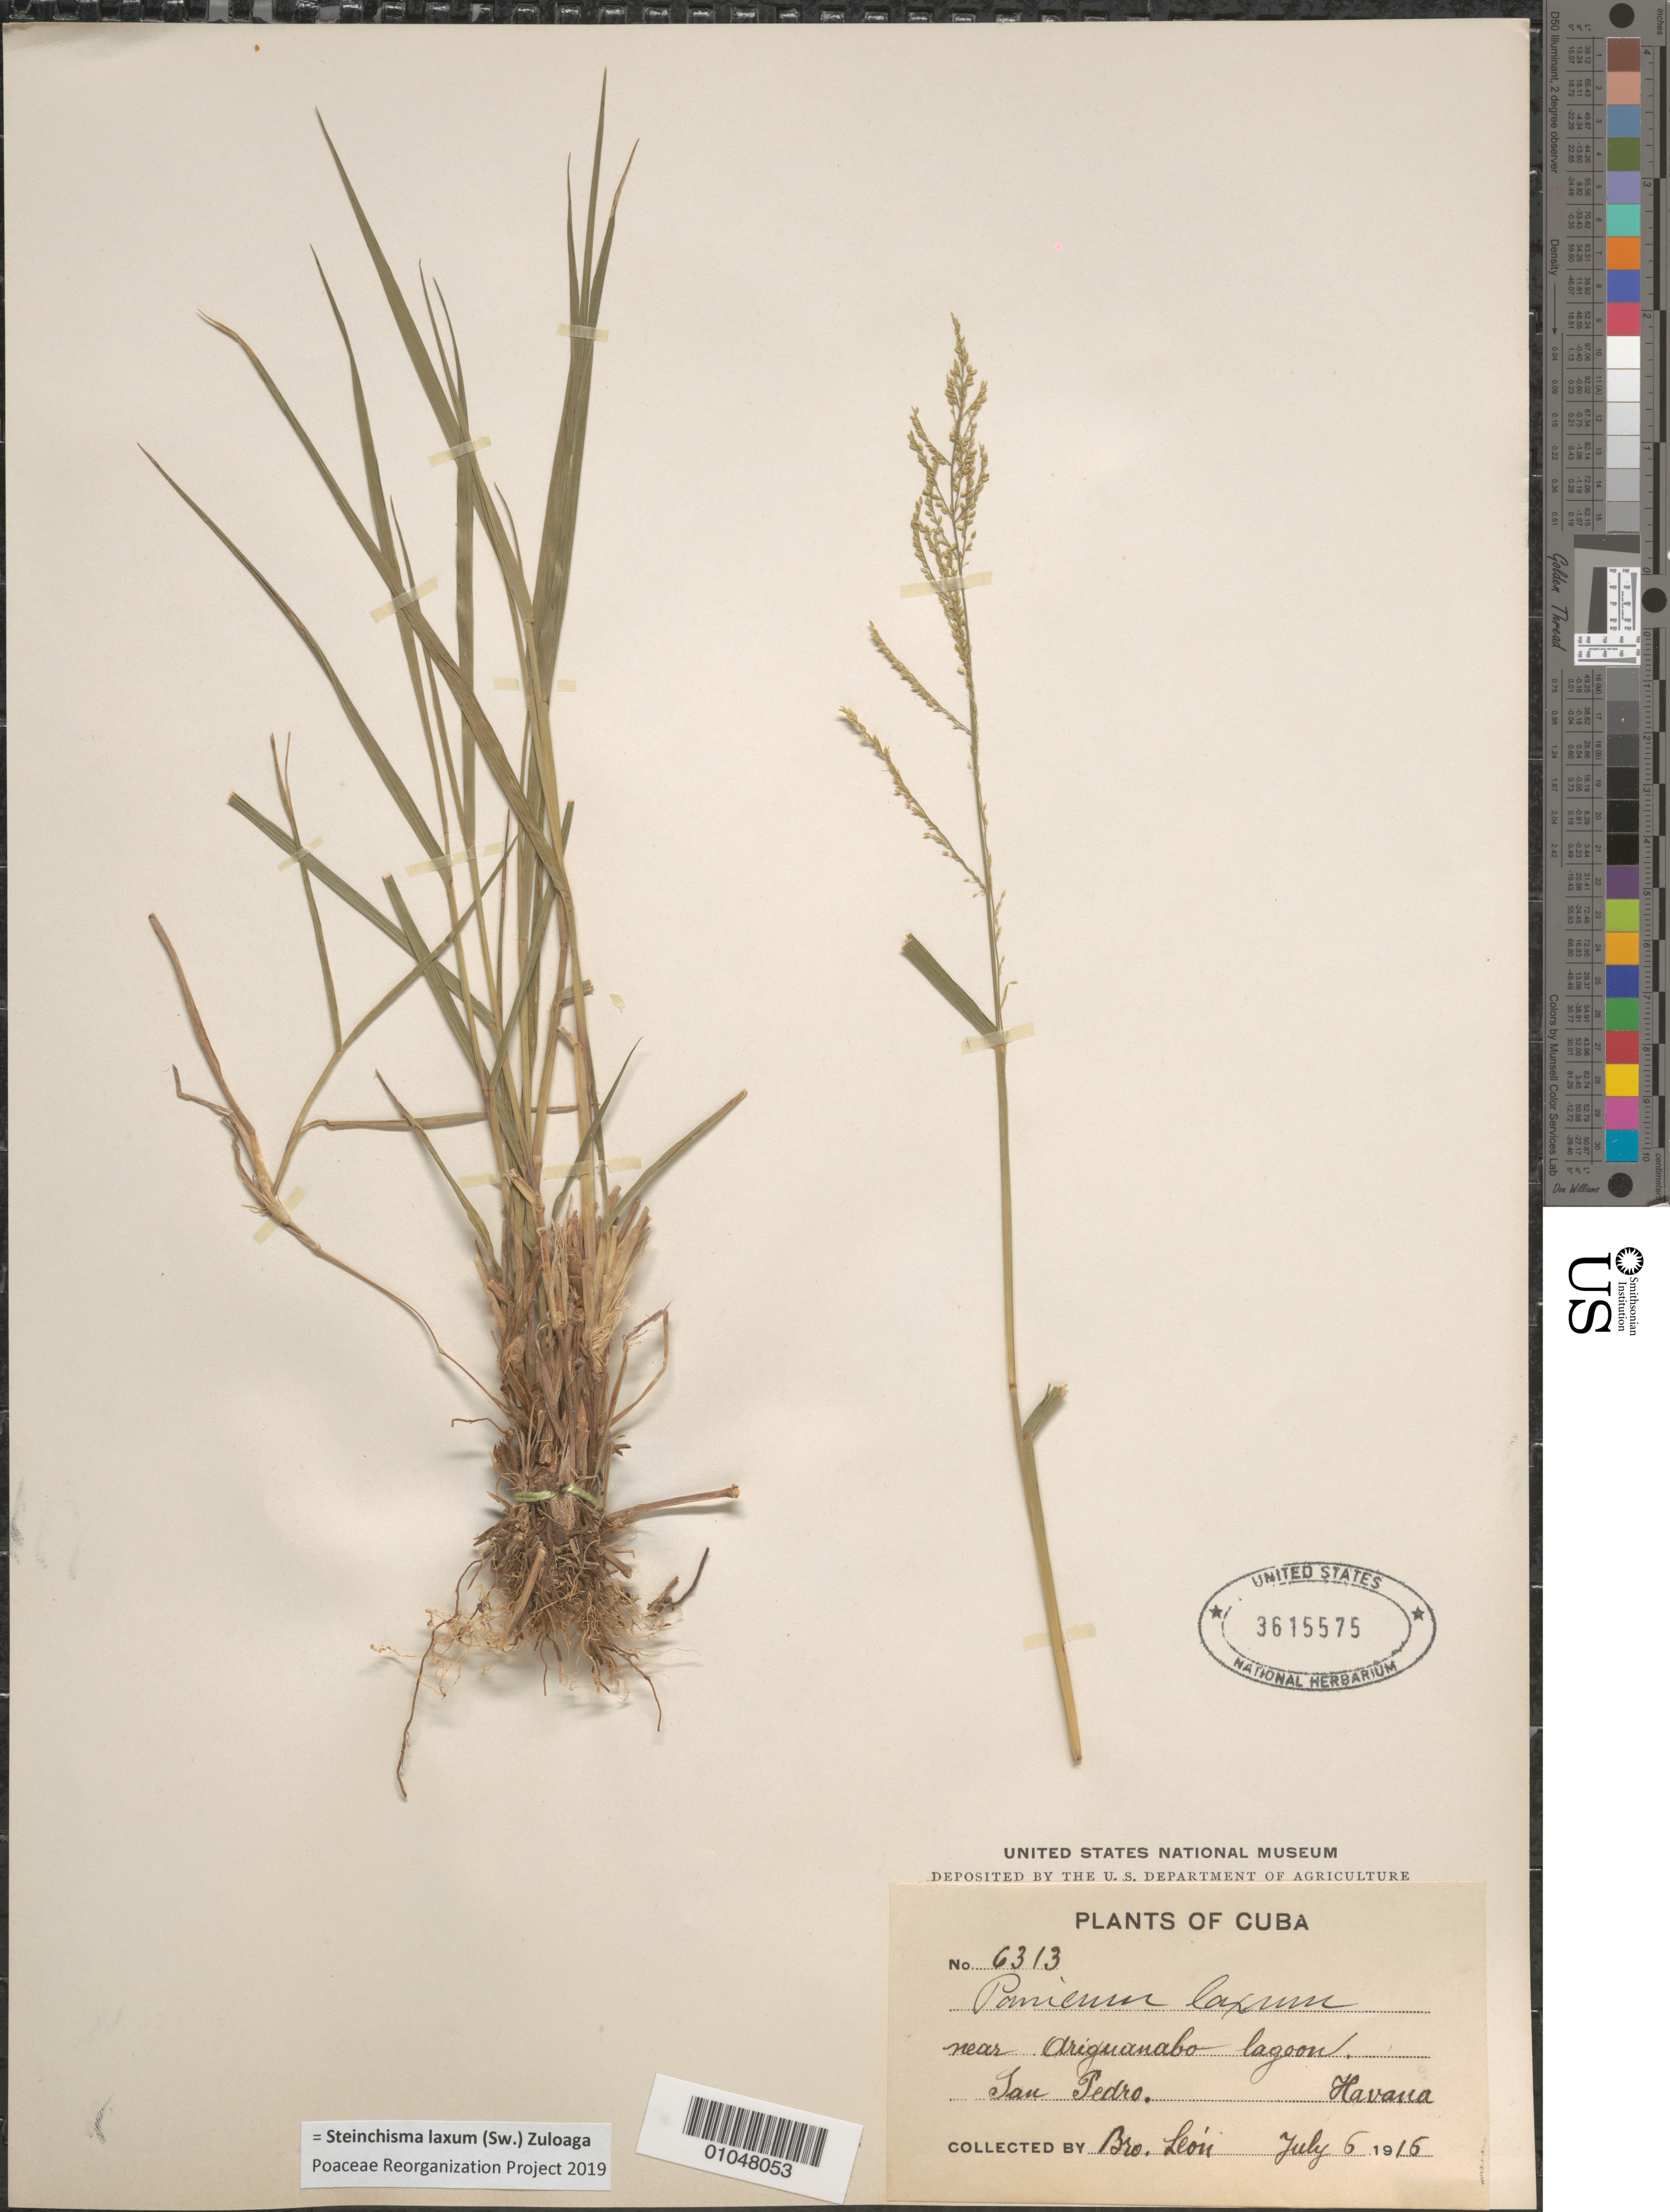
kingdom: Plantae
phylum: Tracheophyta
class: Liliopsida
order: Poales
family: Poaceae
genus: Panicum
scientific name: Panicum laxum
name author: Sw.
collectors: Bro. León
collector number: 6313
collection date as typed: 06 Jul 1915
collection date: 1915-07-06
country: Cuba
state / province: La Habana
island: Cuba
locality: Near Ariguanabo Bay, San Pedro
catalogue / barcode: US 3615575